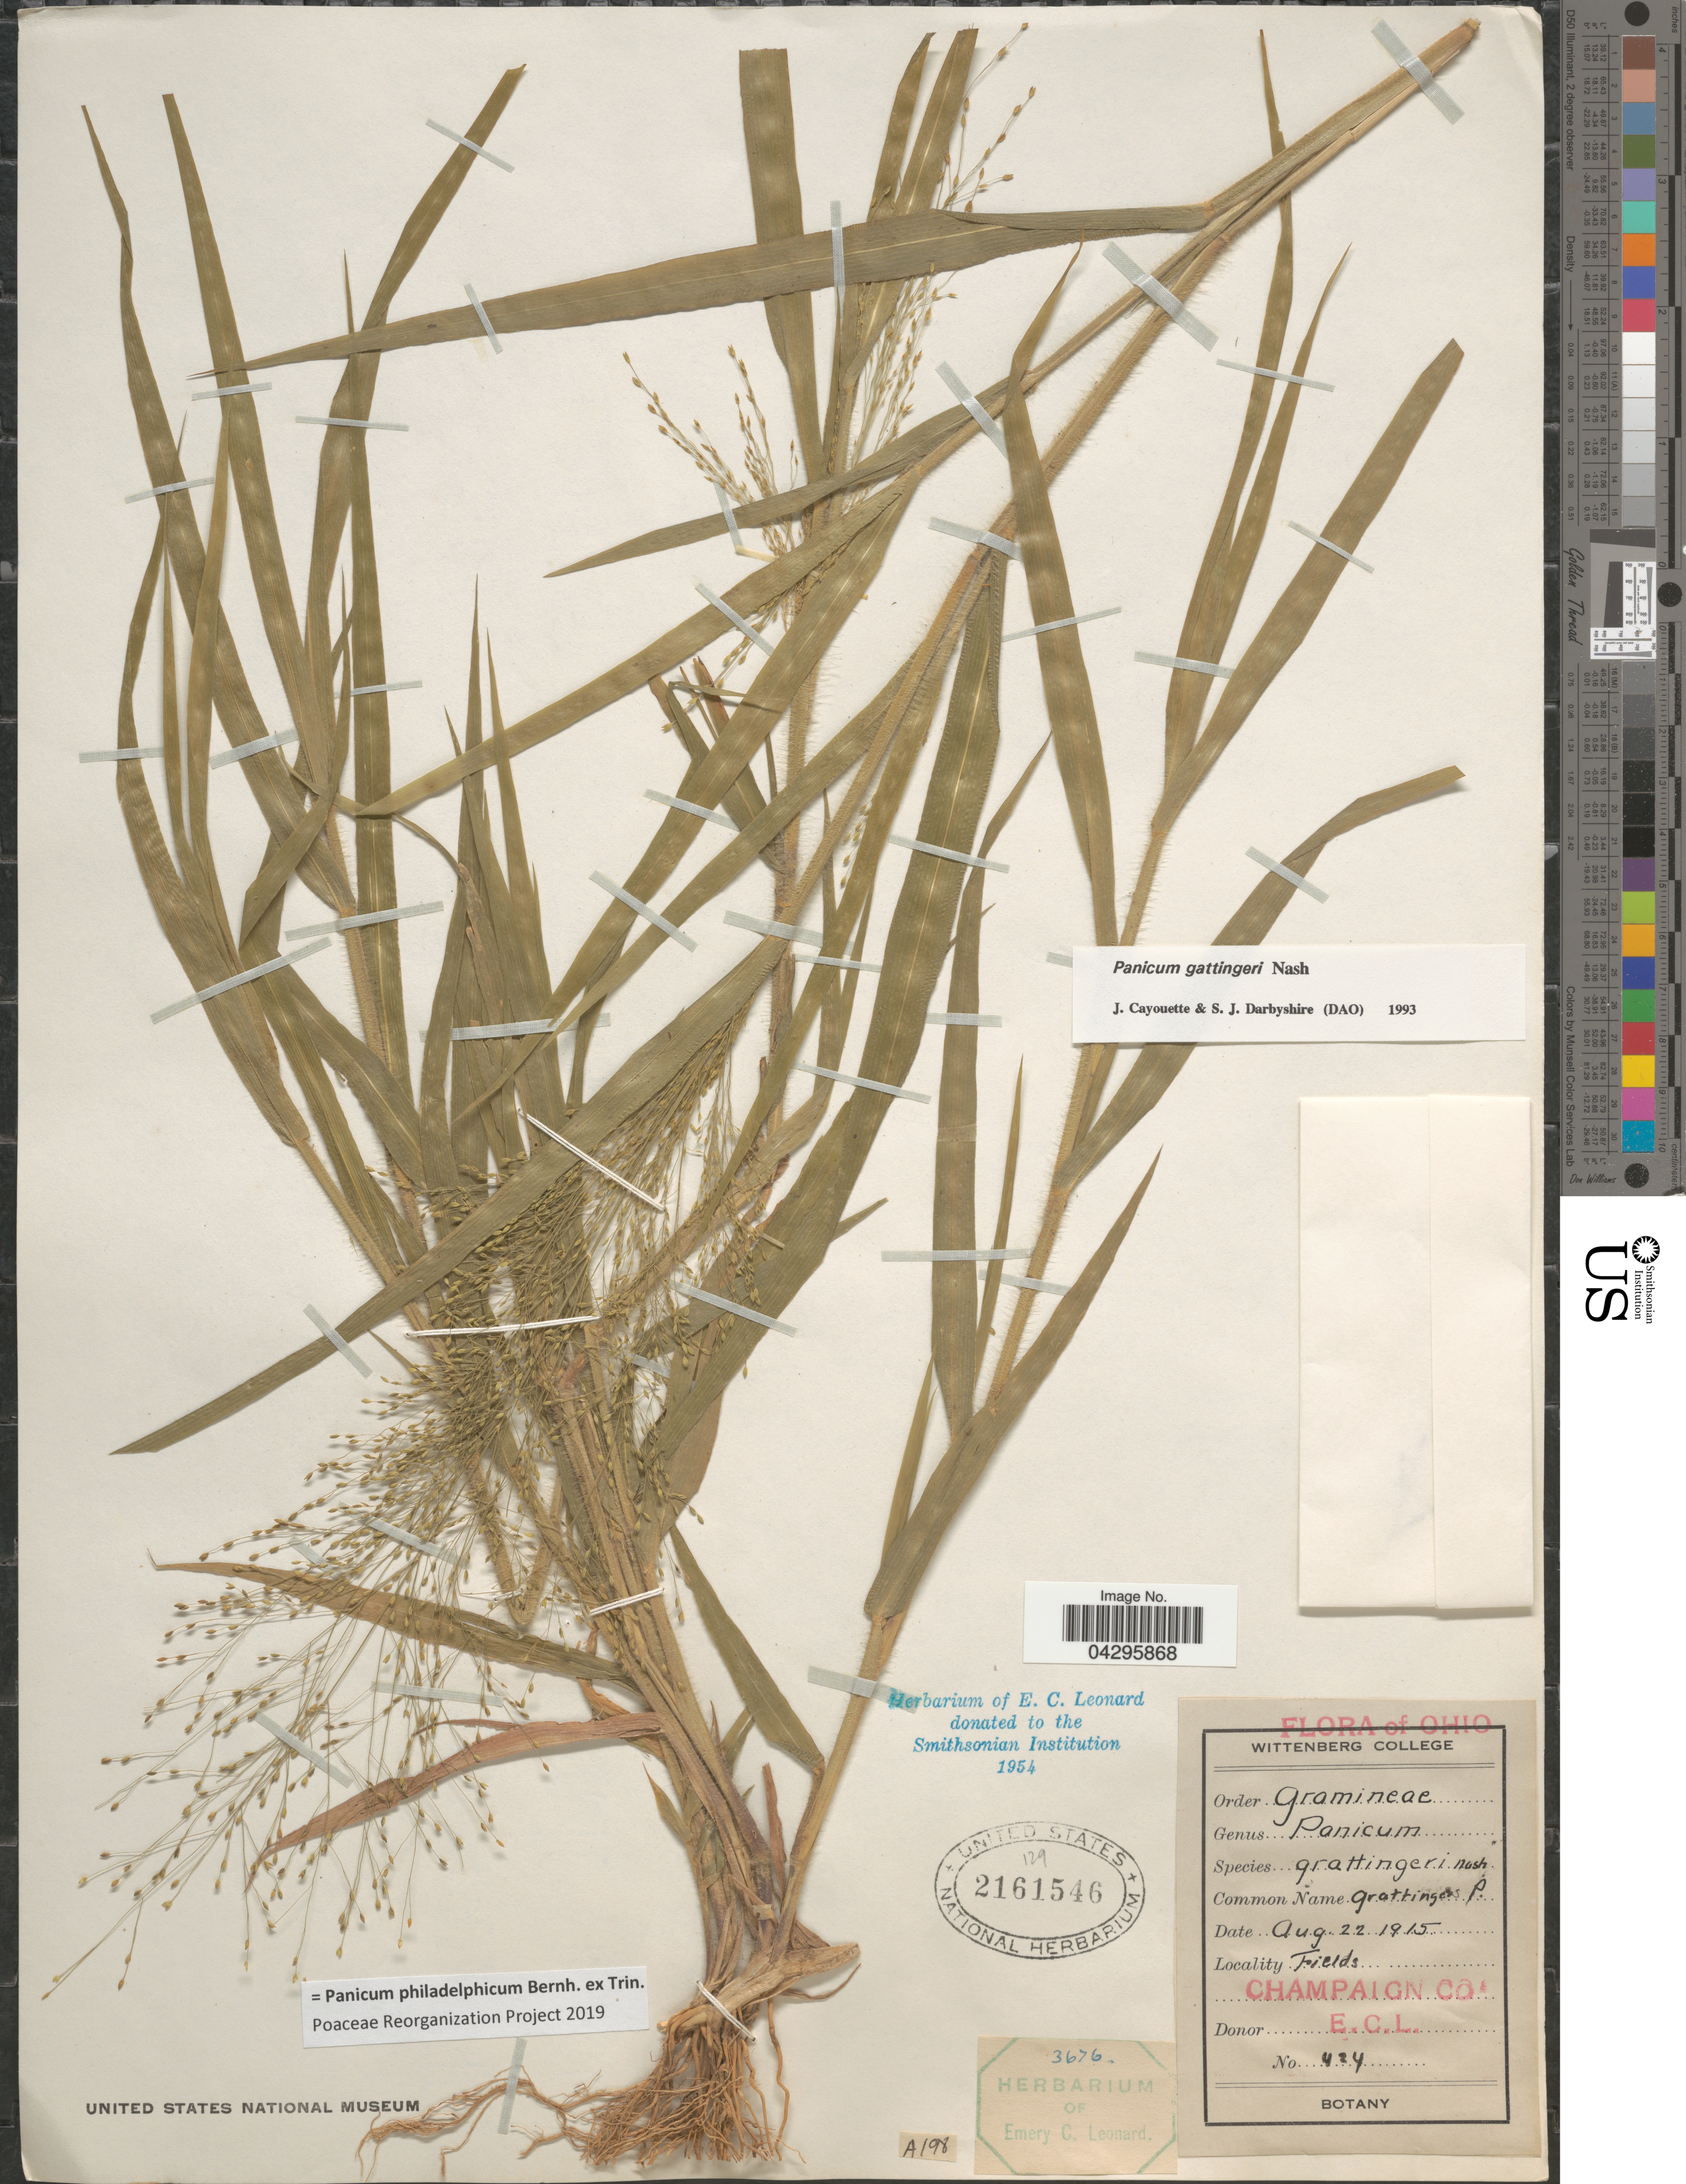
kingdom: Plantae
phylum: Tracheophyta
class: Liliopsida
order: Poales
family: Poaceae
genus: Panicum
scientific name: Panicum philadelphicum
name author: Bernh. ex Trin.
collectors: E. C. Leonard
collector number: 424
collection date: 1915-08-22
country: United States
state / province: Ohio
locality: Fields. Champaign Co.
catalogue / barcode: US 2161546